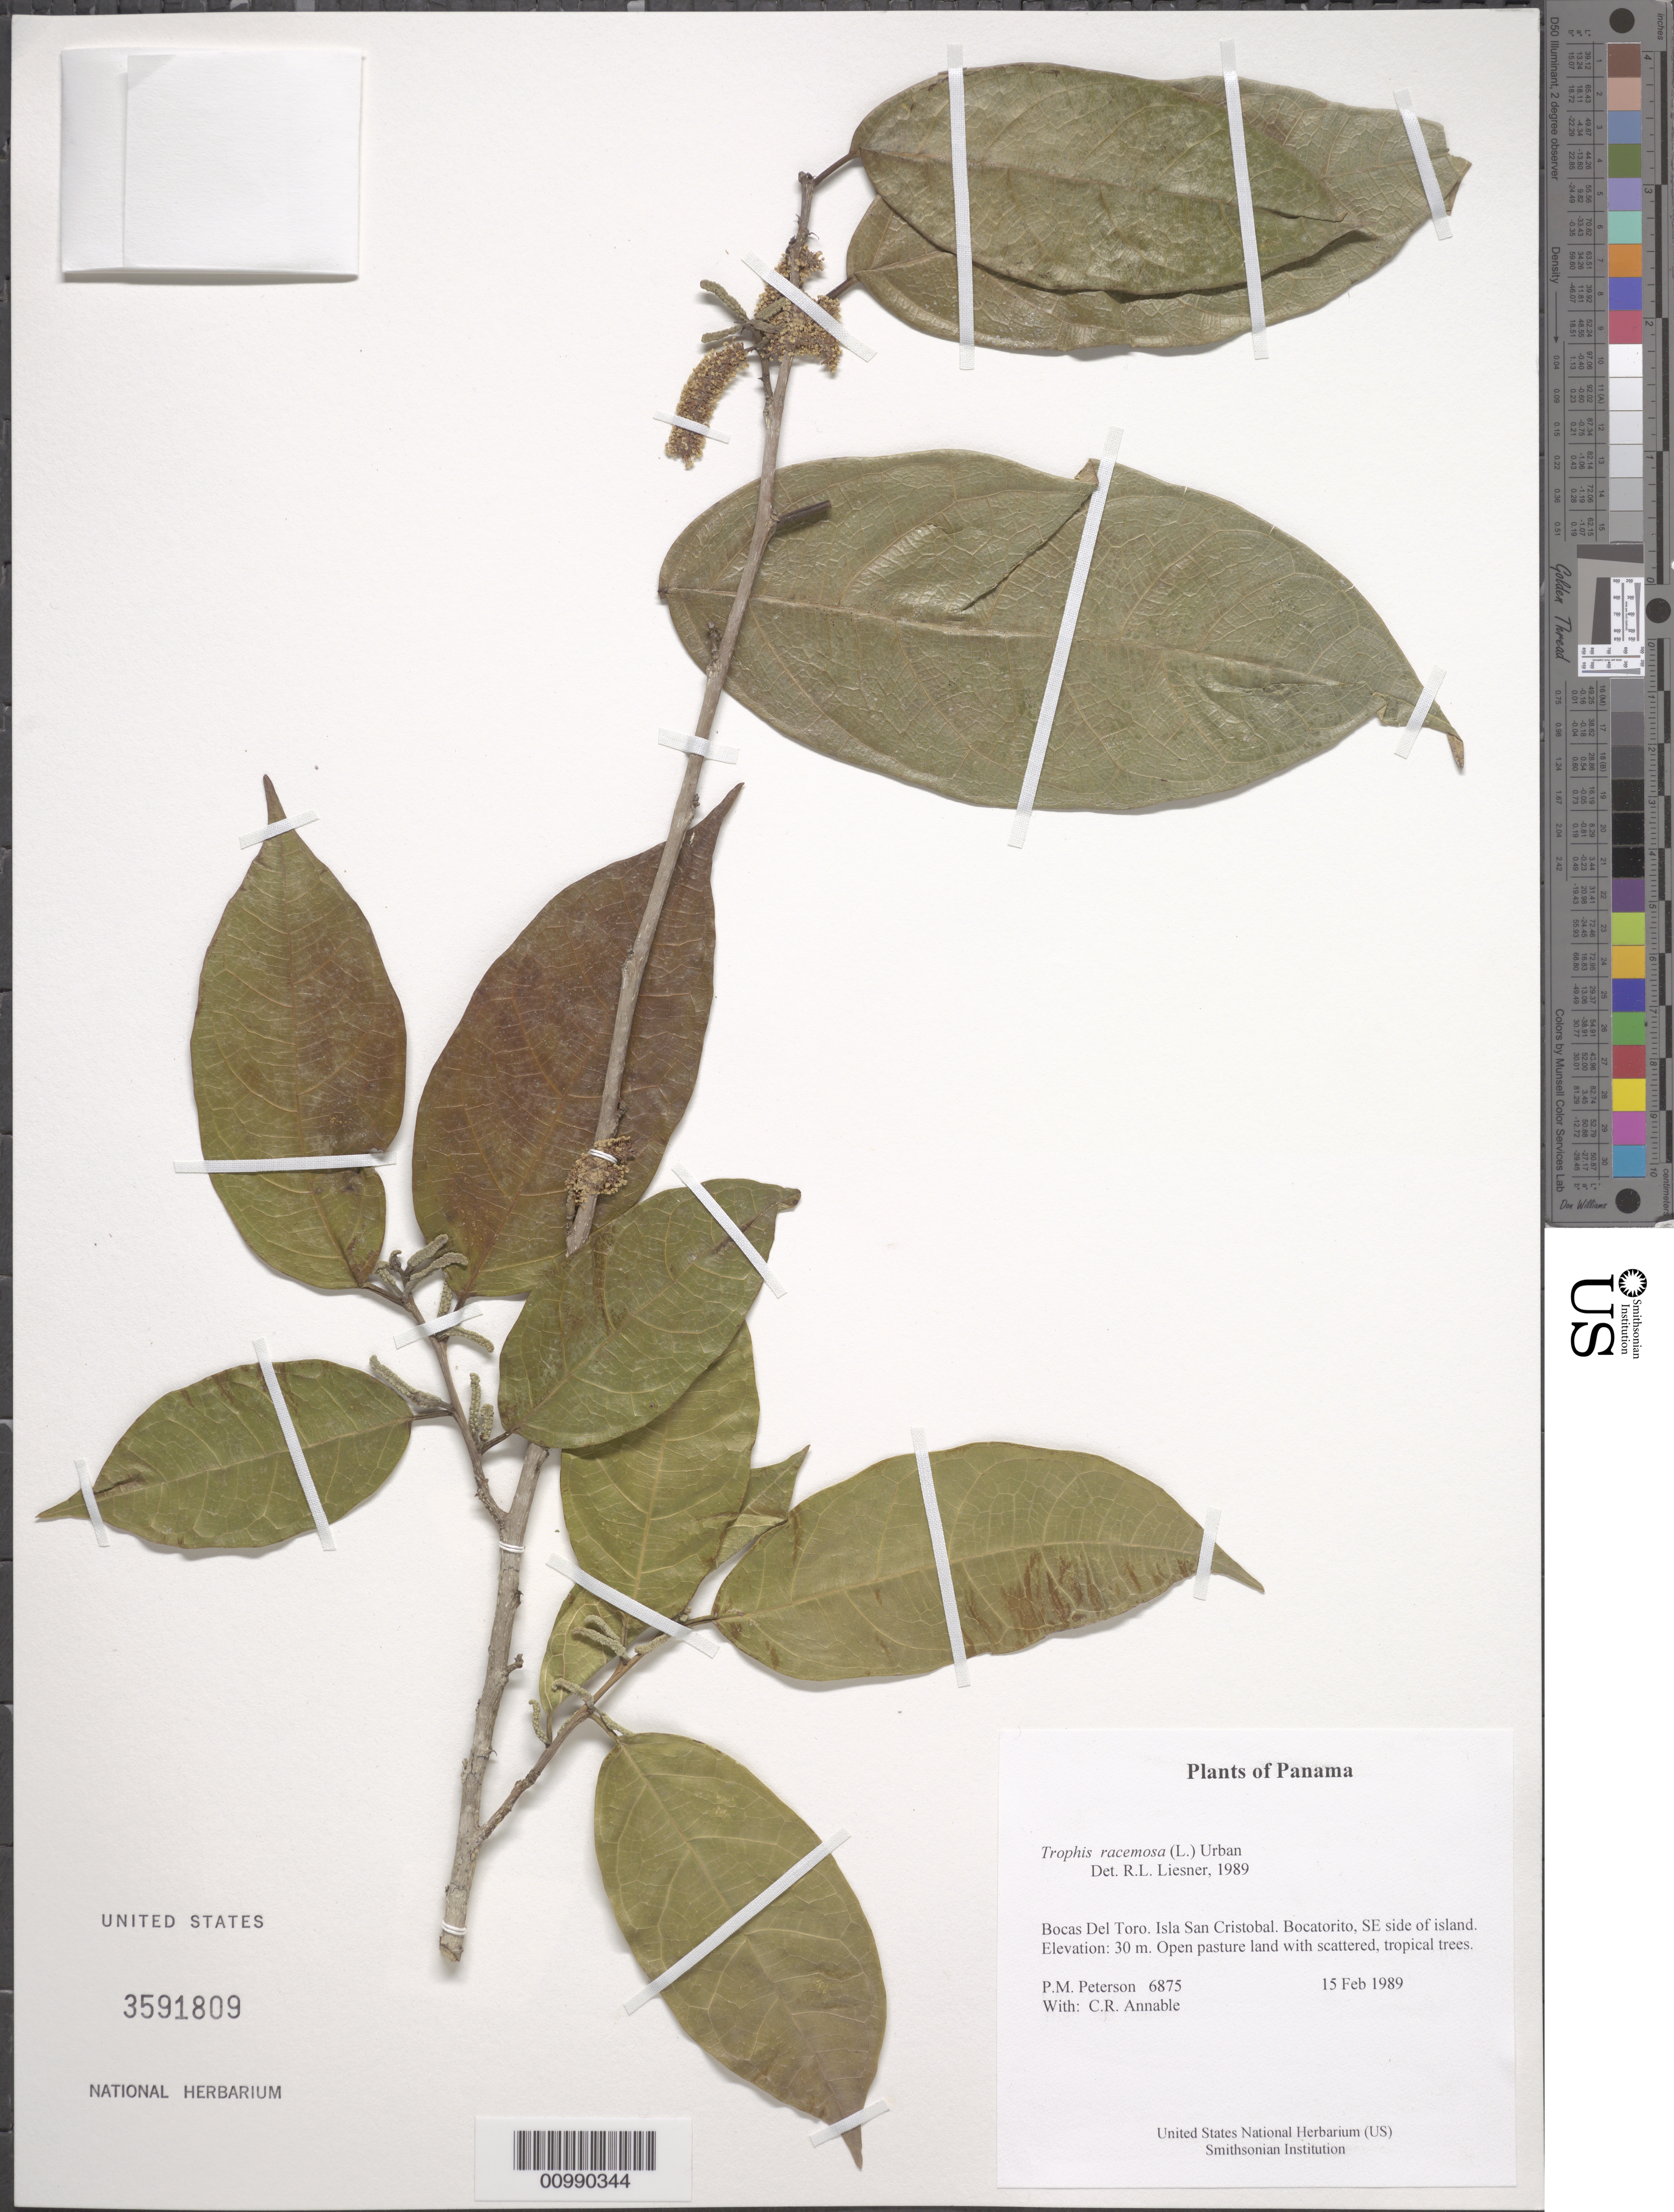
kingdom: Plantae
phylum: Tracheophyta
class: Magnoliopsida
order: Rosales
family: Moraceae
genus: Trophis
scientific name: Trophis racemosa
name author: (L.) Urb.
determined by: Liesner, R. L.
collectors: P. M. Peterson & C. R. Annable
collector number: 06875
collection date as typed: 15 Feb 1989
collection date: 1989-02-15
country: Panama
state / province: Bocas del Toro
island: San Cristobal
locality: Bocatorito, SE side of island.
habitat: Open pasture land with scattered, tropical trees.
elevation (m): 30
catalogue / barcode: US 3591809